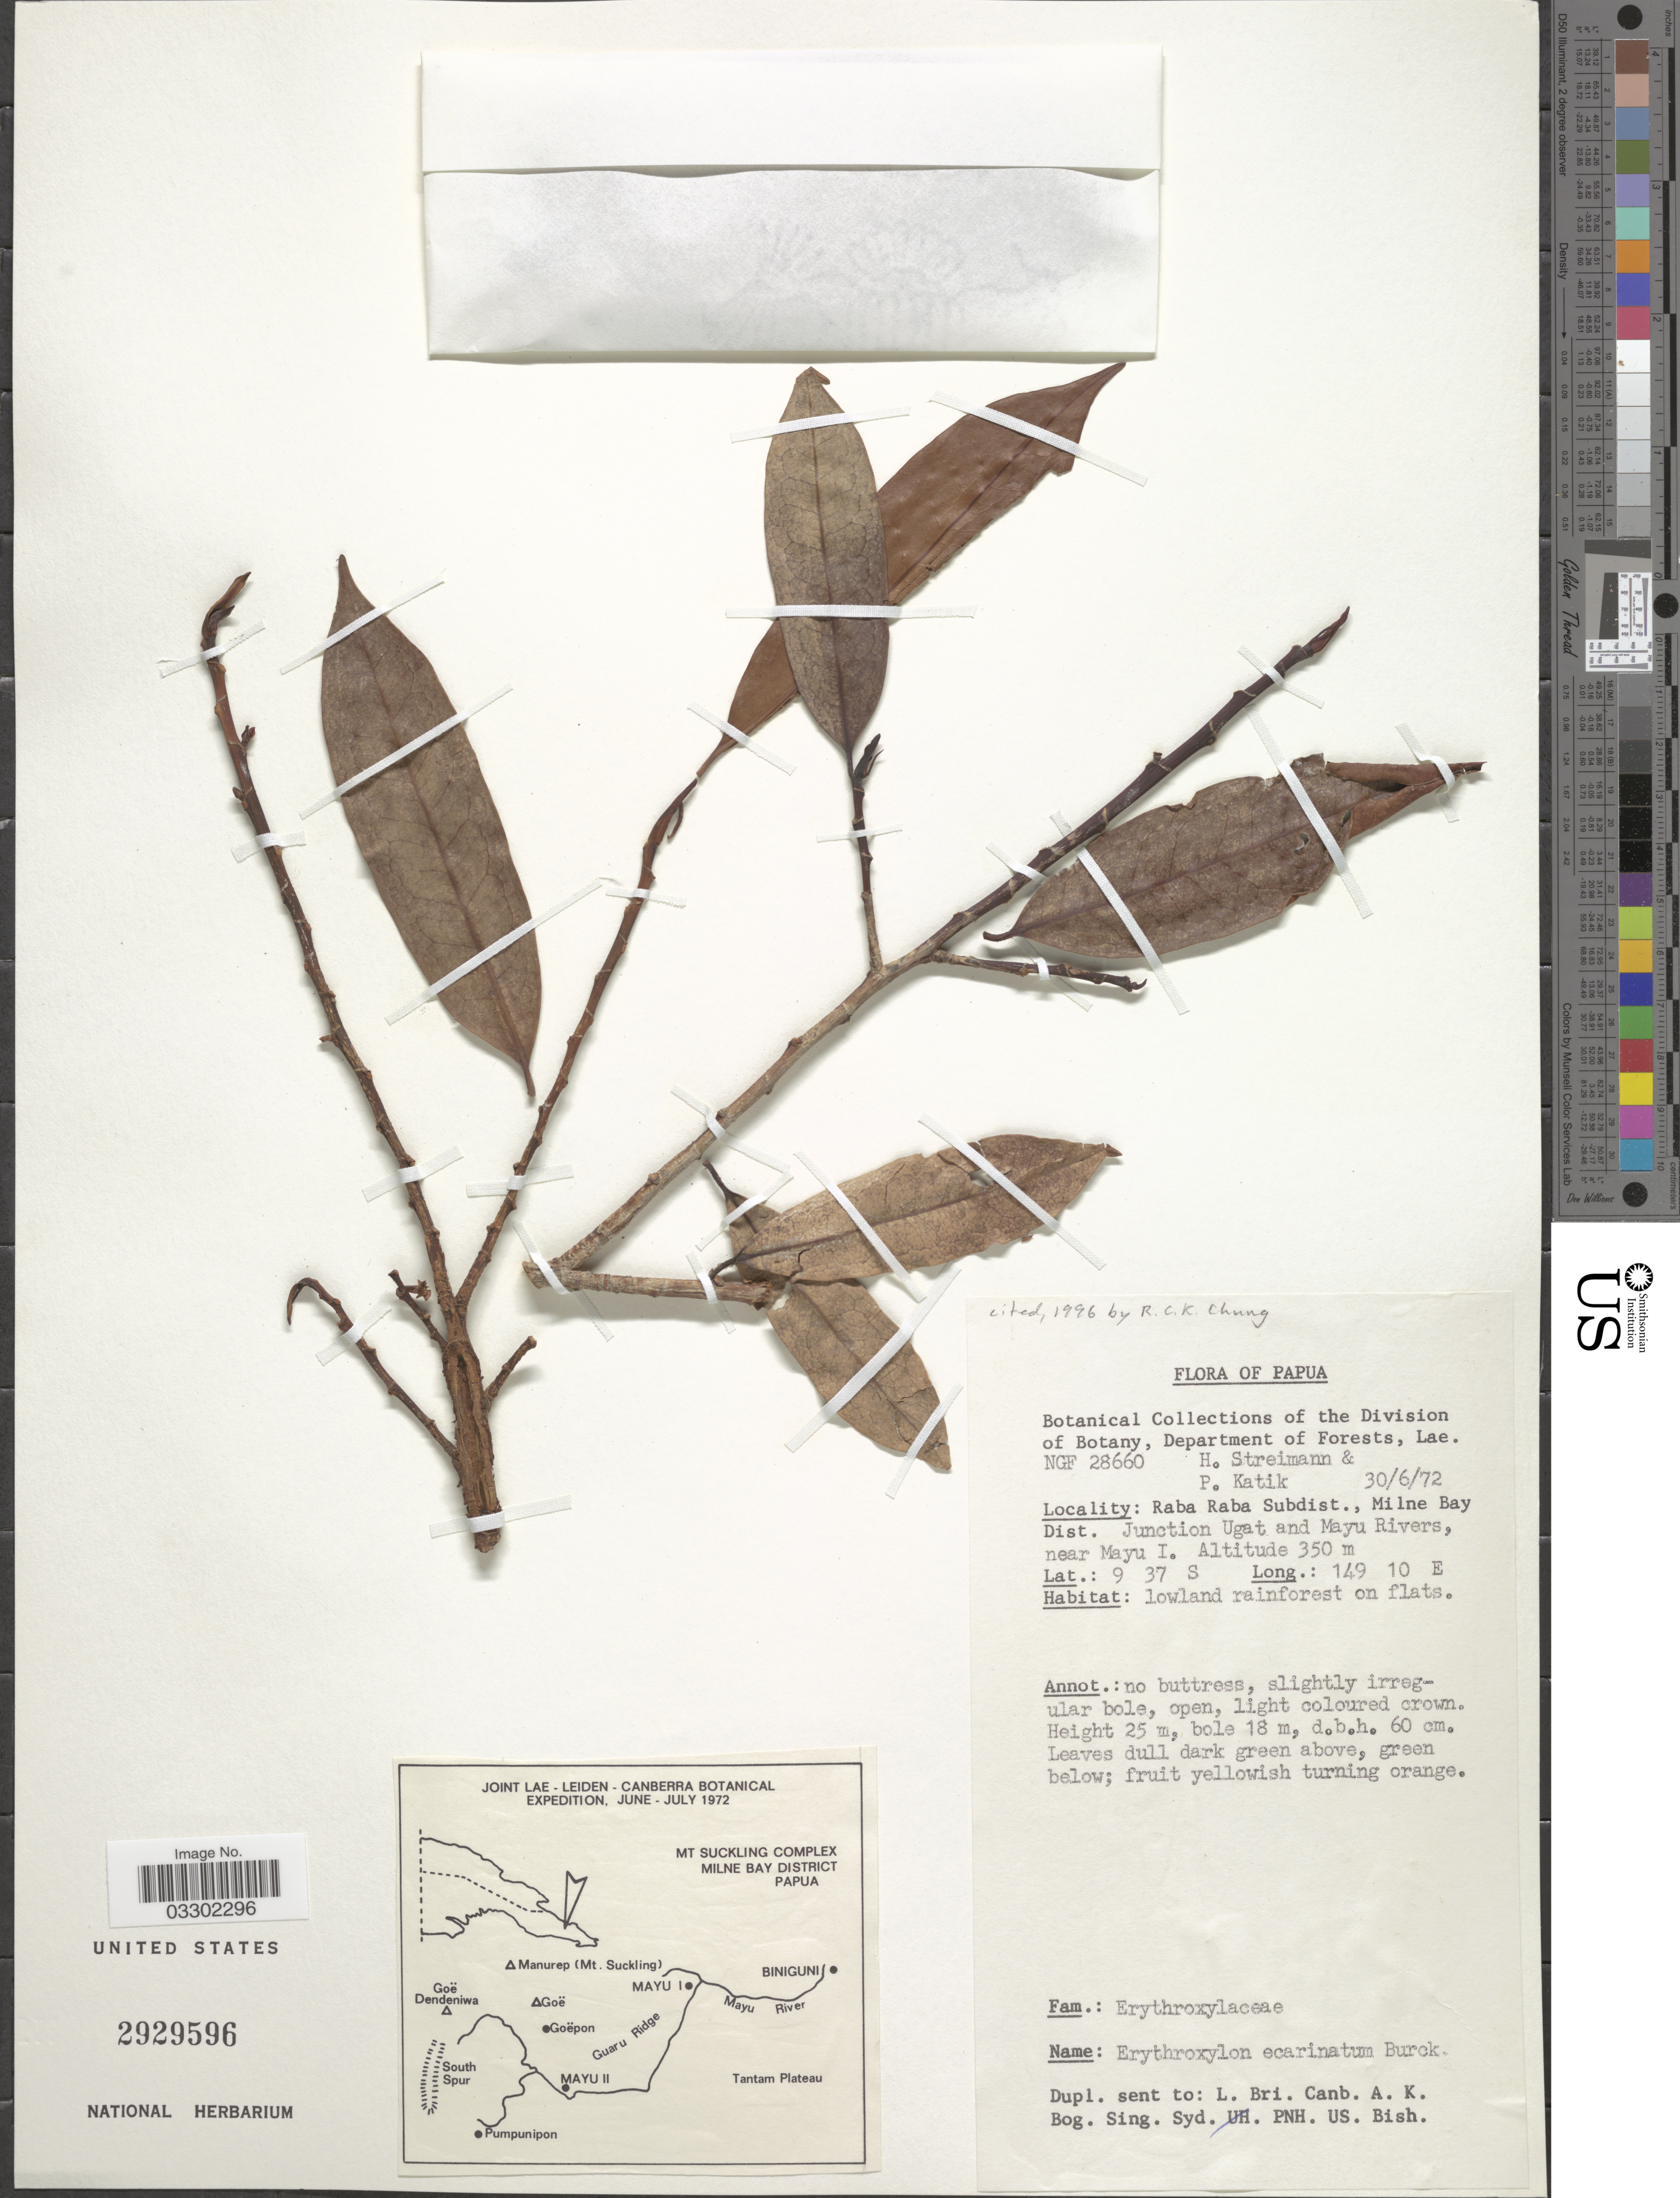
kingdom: Plantae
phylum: Tracheophyta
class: Magnoliopsida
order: Malpighiales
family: Erythroxylaceae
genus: Erythroxylum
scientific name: Erythroxylum ecarinatum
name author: Hochr.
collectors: H. Streimann & P. Katik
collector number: NGF 28660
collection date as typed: Transcribed d/m/y: 30/6/72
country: Papua New Guinea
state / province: Milne Bay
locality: Papua. Raba Raba Subdist., Milne Bay Dist. Junction Ugat and Mayu Rivers, near Mayu I.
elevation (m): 350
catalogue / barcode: US 2929596